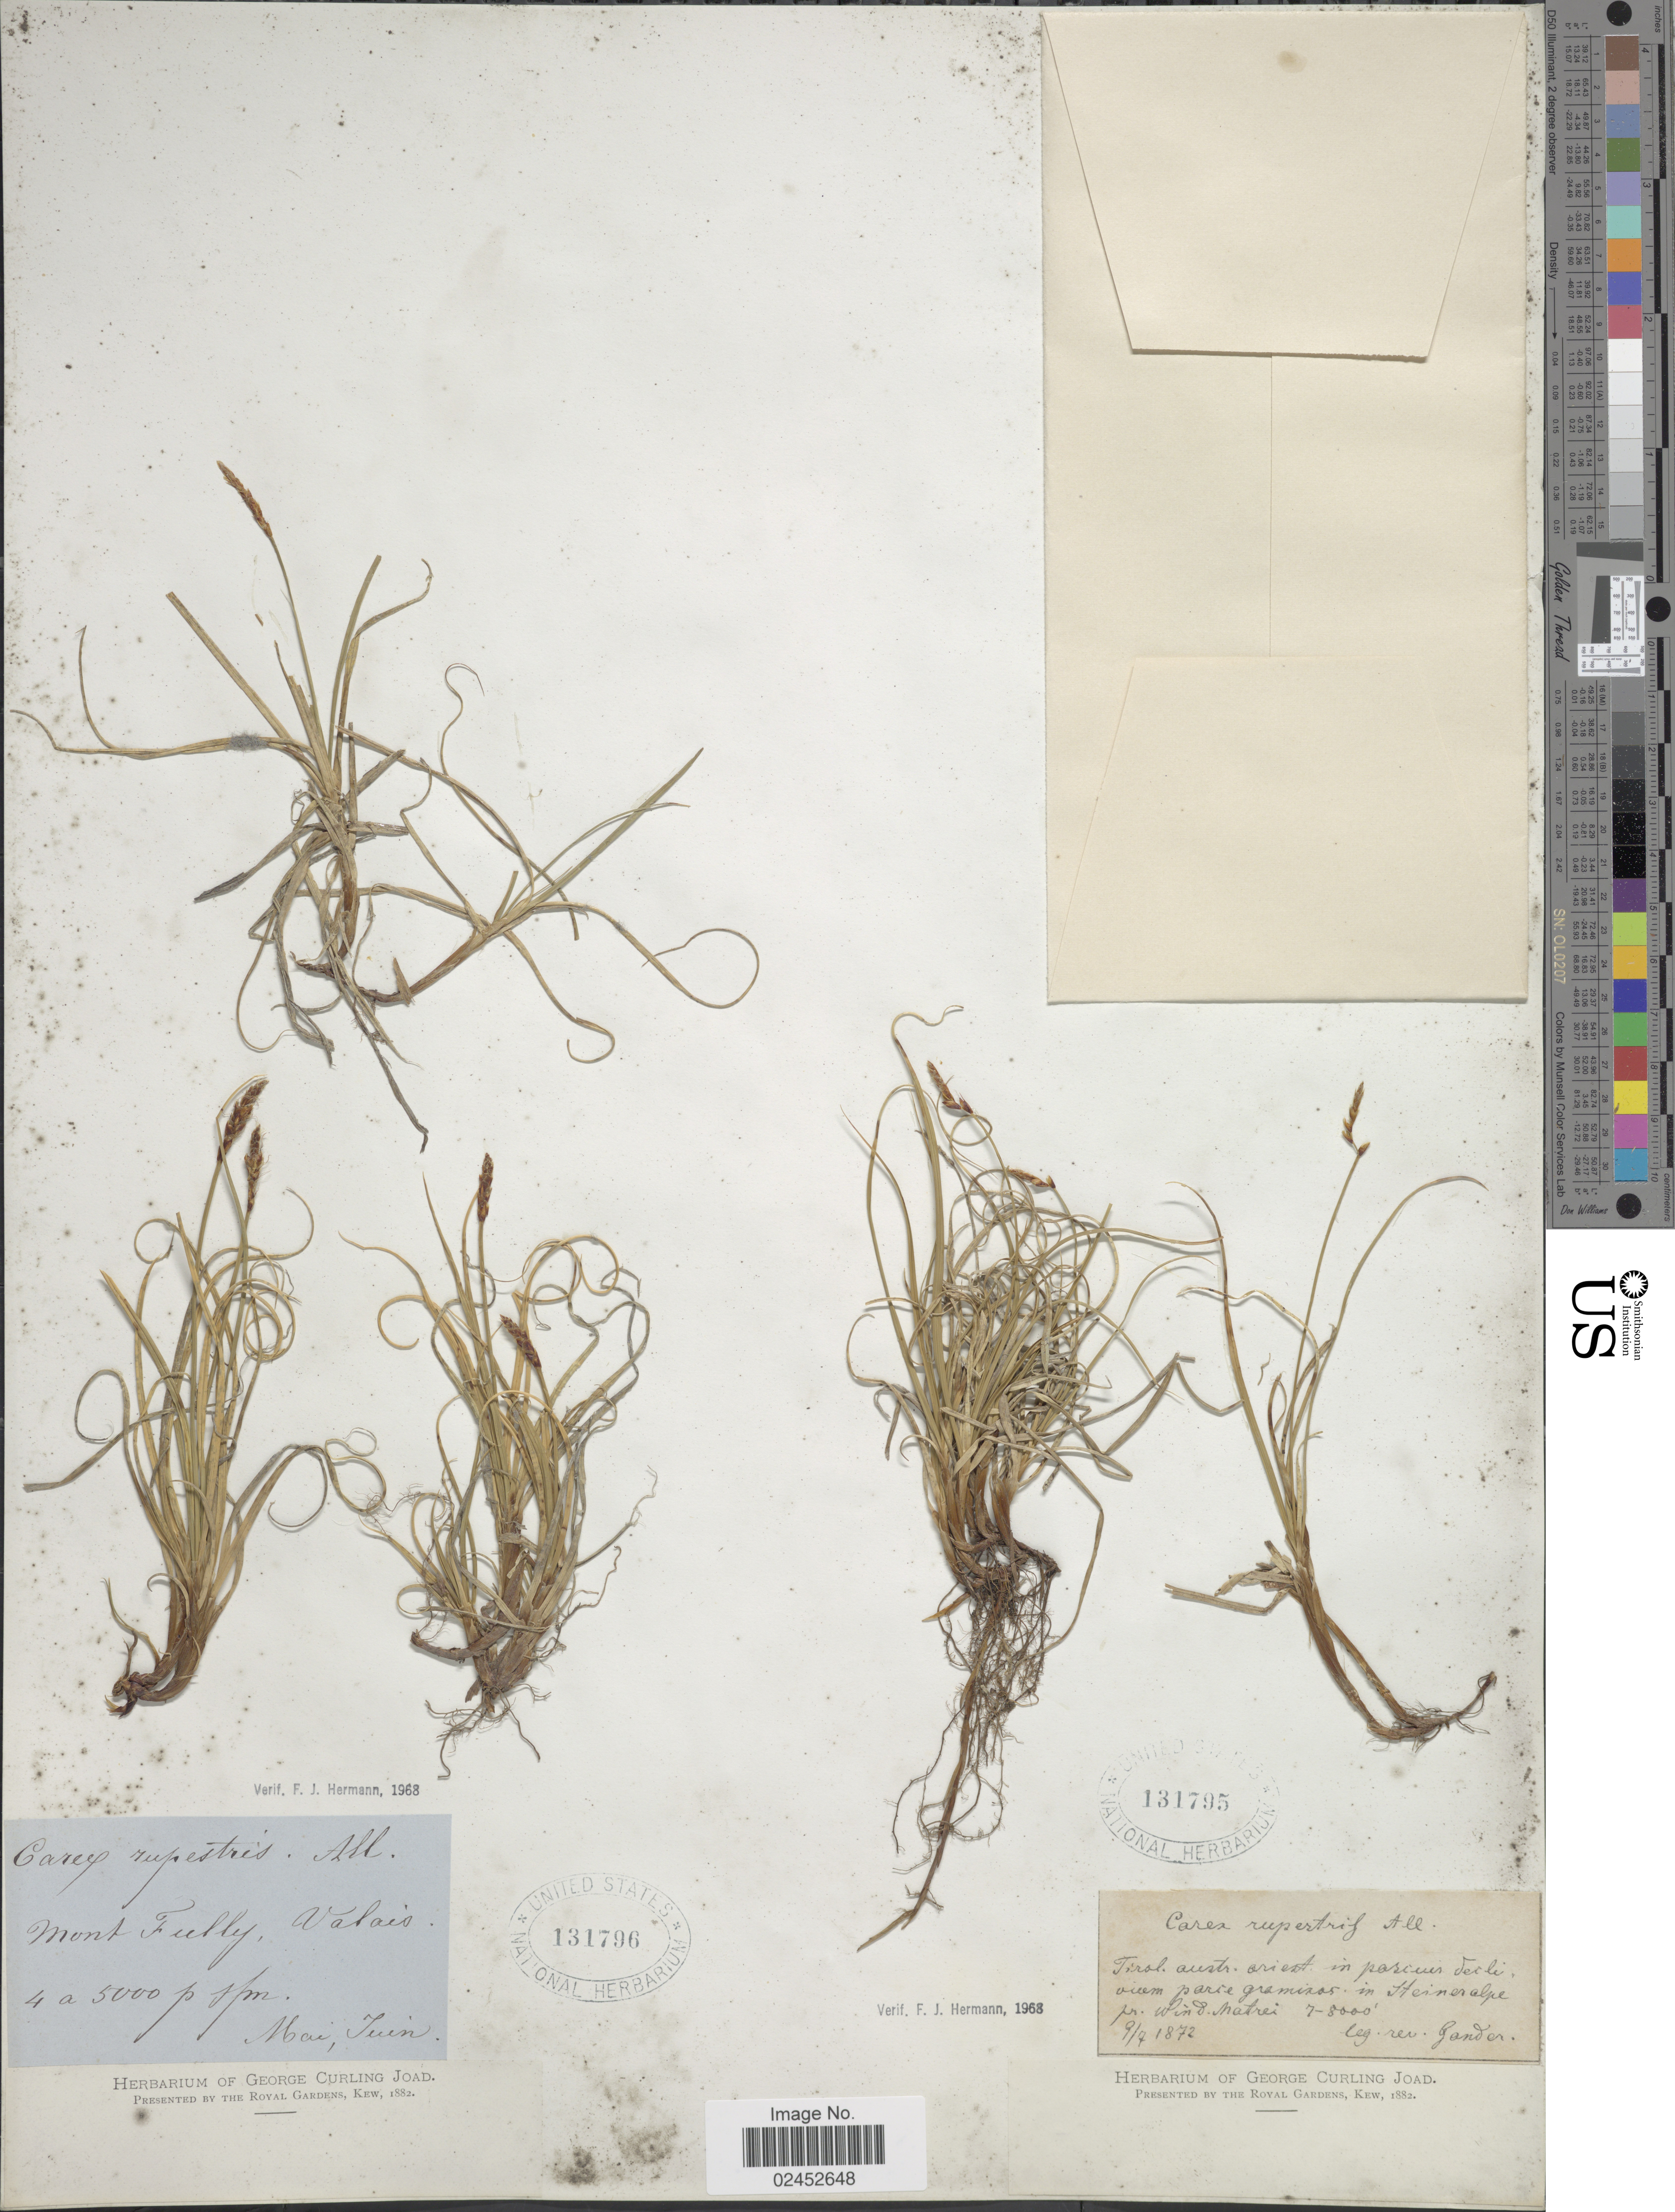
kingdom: Plantae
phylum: Tracheophyta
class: Liliopsida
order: Poales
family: Cyperaceae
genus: Carex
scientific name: Carex rupestris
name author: All.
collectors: Gander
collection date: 1872-07-09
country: Austria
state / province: Tirol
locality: Tirol. austr. orient. in pascuis declivicem parte gramios in Heineralpe pr. Wind. Matrei. [interpreted]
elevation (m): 2134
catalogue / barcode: US 131795-2